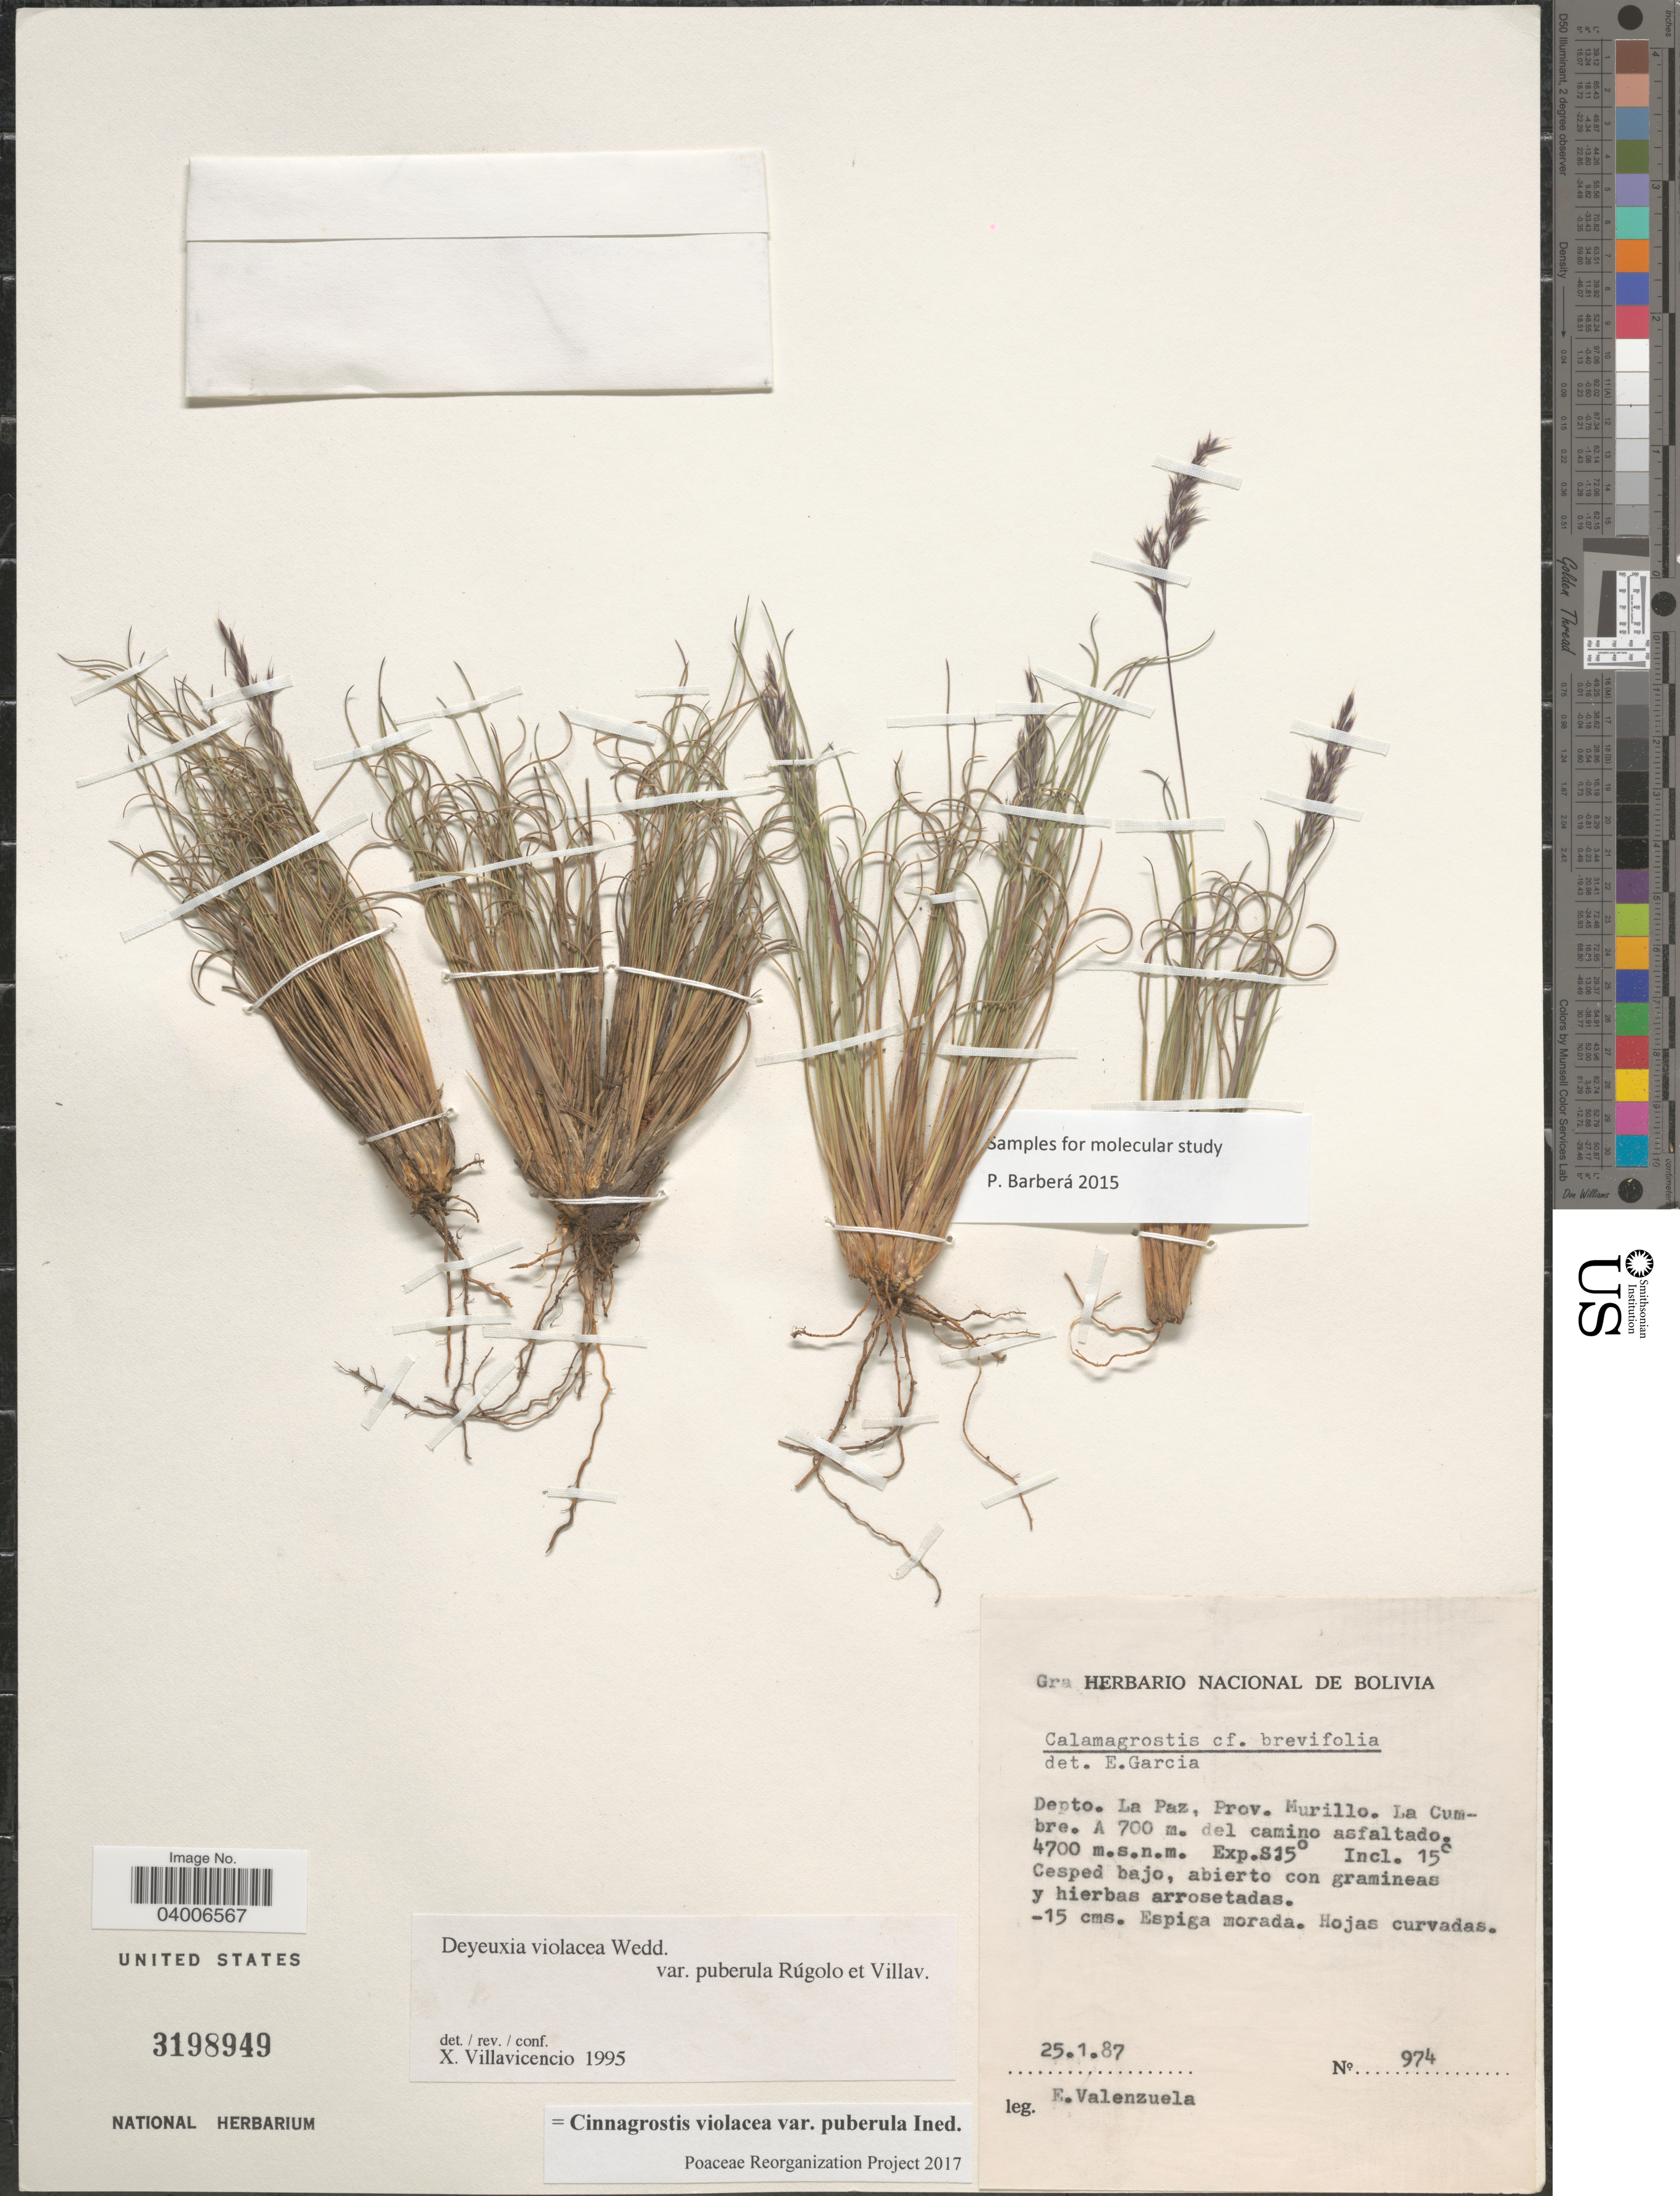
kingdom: Plantae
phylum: Tracheophyta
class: Liliopsida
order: Poales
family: Poaceae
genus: Cinnagrostis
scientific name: Cinnagrostis violacea var. puberula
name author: (Rúgolo & Villav.) P.M. Peterson et al.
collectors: E. Valenzuela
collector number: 974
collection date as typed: Transcribed d/m/y: 25/1/87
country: Bolivia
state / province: La Paz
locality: Depto. La Paz, Prov. Murillo. La Cumbre. Exp.S15º. Incl. 15º.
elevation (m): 700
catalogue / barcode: US 3198949